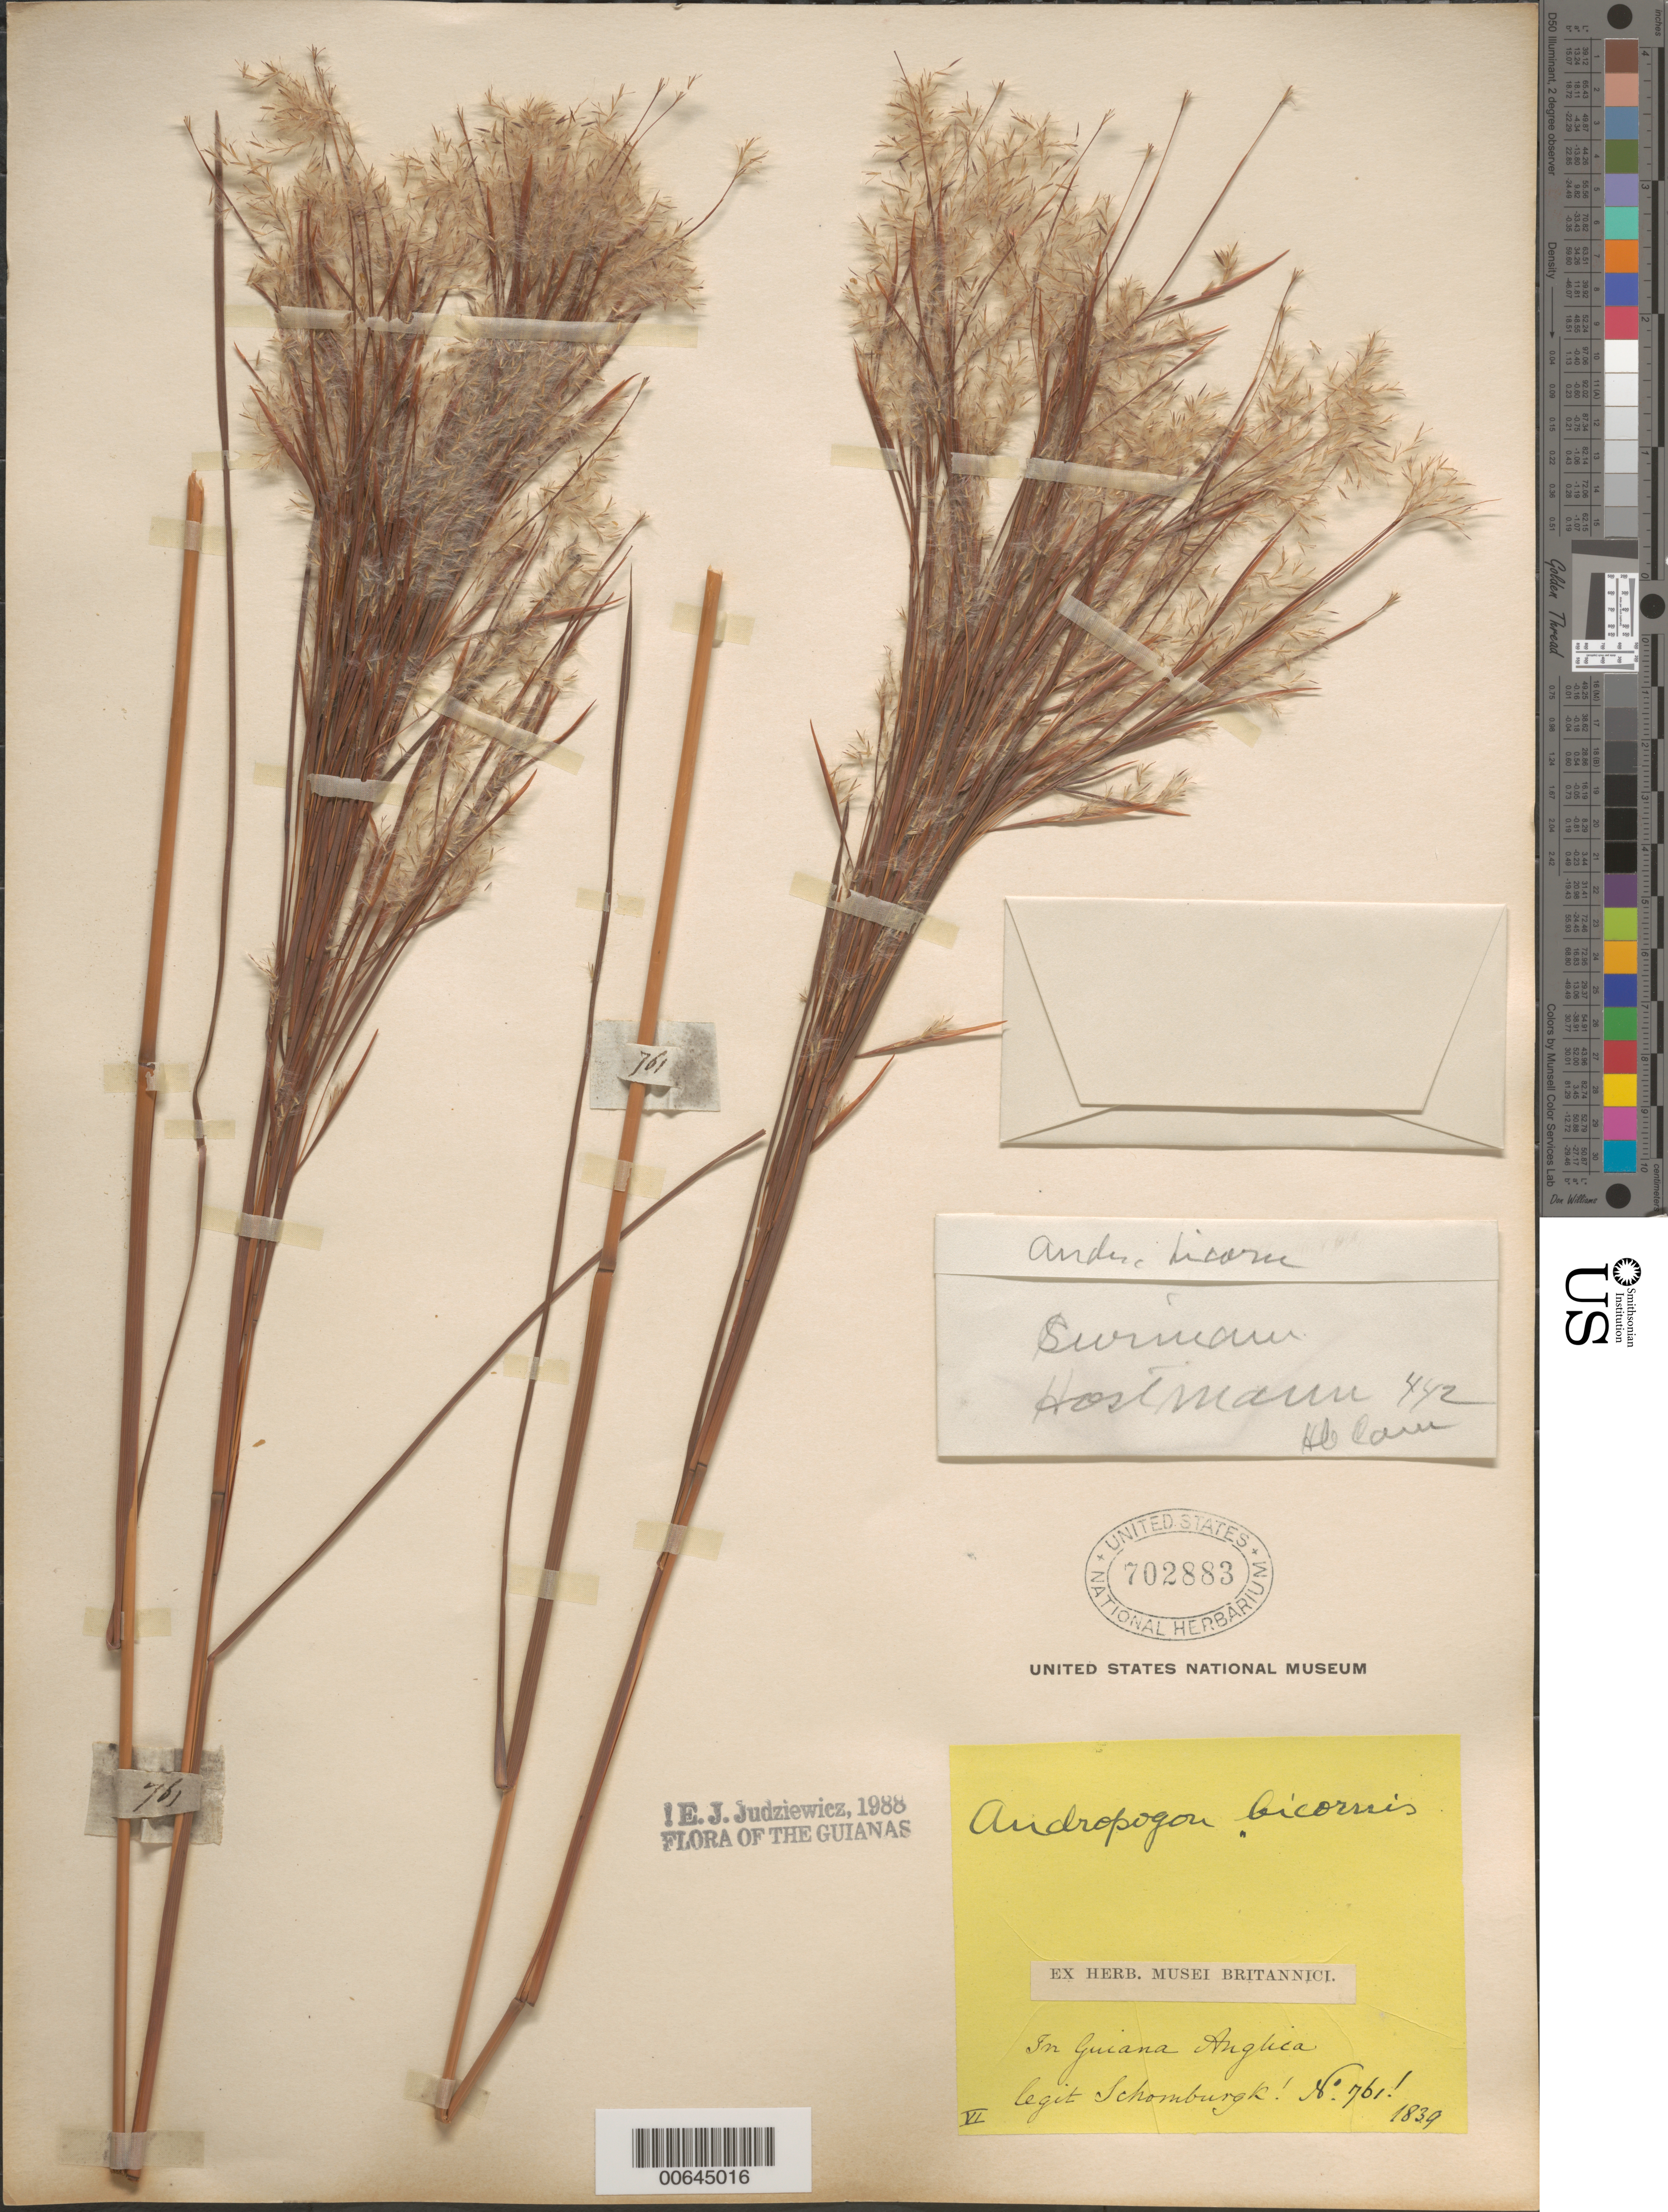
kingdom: Plantae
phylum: Tracheophyta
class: Liliopsida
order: Poales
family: Poaceae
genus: Andropogon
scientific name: Andropogon bicornis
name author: L.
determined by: Judziewicz, E. J.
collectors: R. H. Schomburgk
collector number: I 761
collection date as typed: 1839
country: Guyana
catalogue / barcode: US 702883